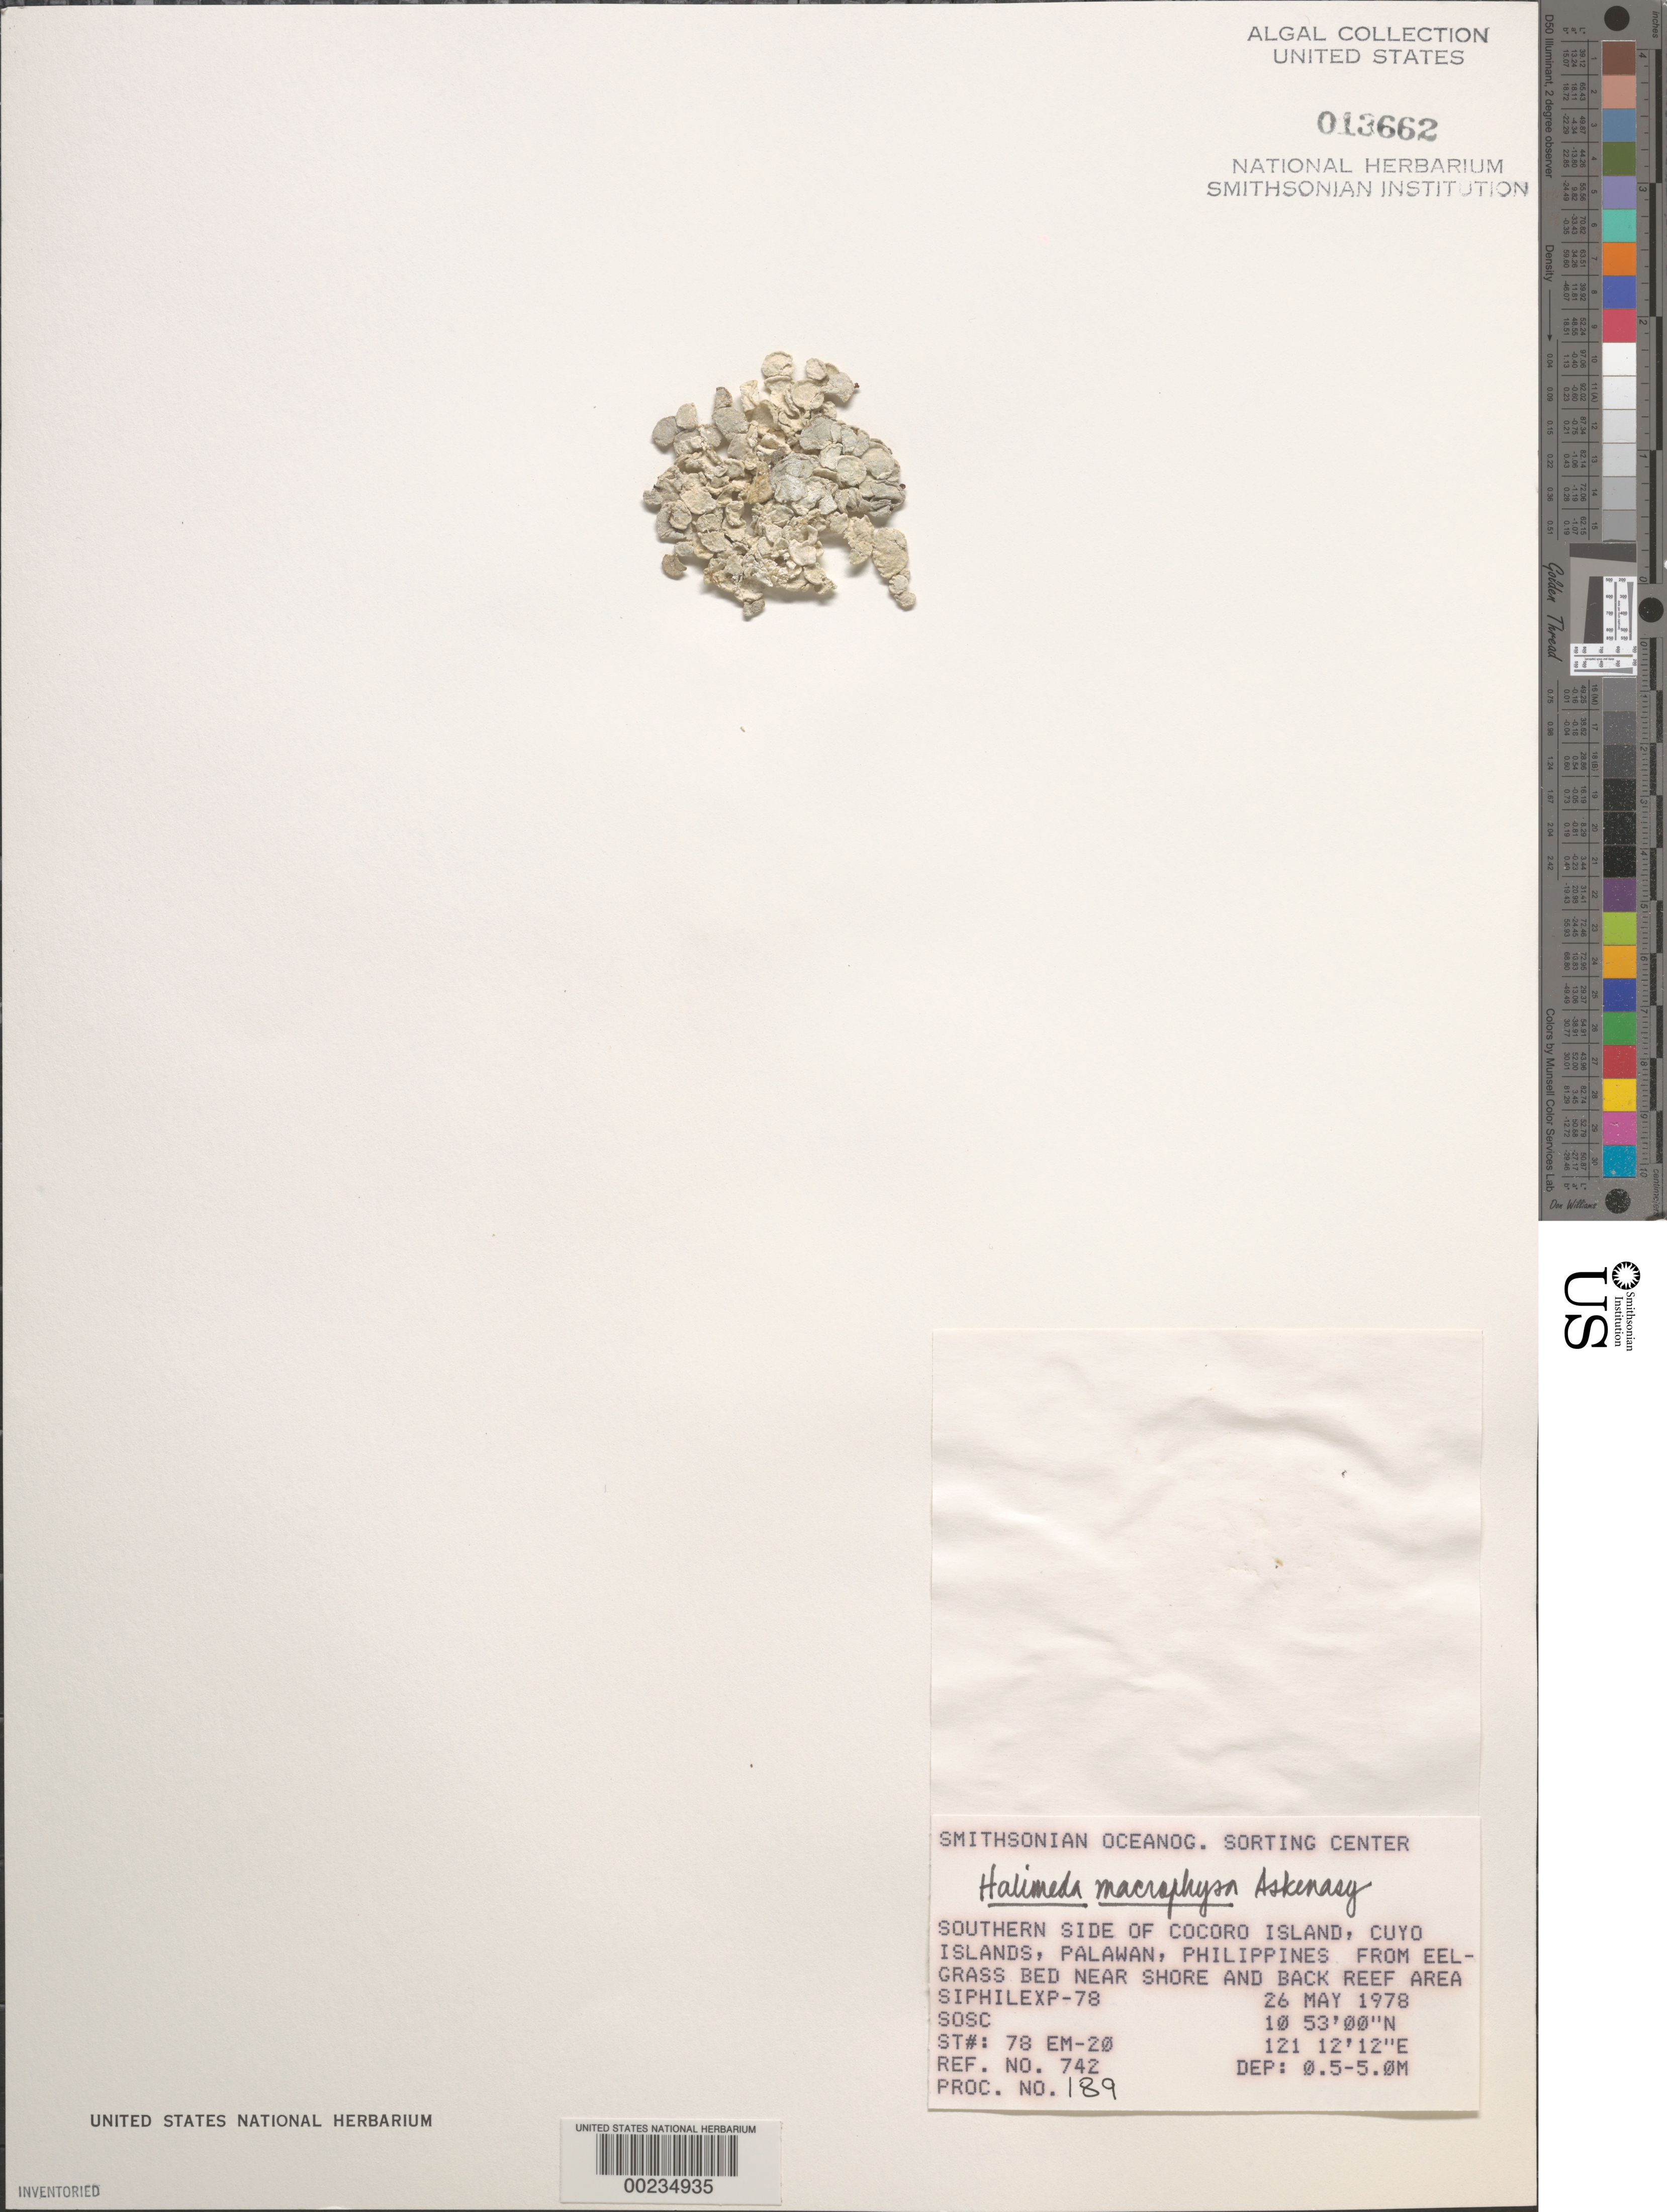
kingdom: Plantae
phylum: Chlorophyta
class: Ulvophyceae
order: Bryopsidales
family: Halimedaceae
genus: Halimeda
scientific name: Halimeda macrophysa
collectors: SOSC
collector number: Station 78 Em-20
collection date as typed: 26 May 1978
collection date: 1978-05-26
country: Philippines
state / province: Mimaropa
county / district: Palawan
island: Cocoro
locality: Southern side of island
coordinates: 10 53' 00" N, 121 12' 12" E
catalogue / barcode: US 13662